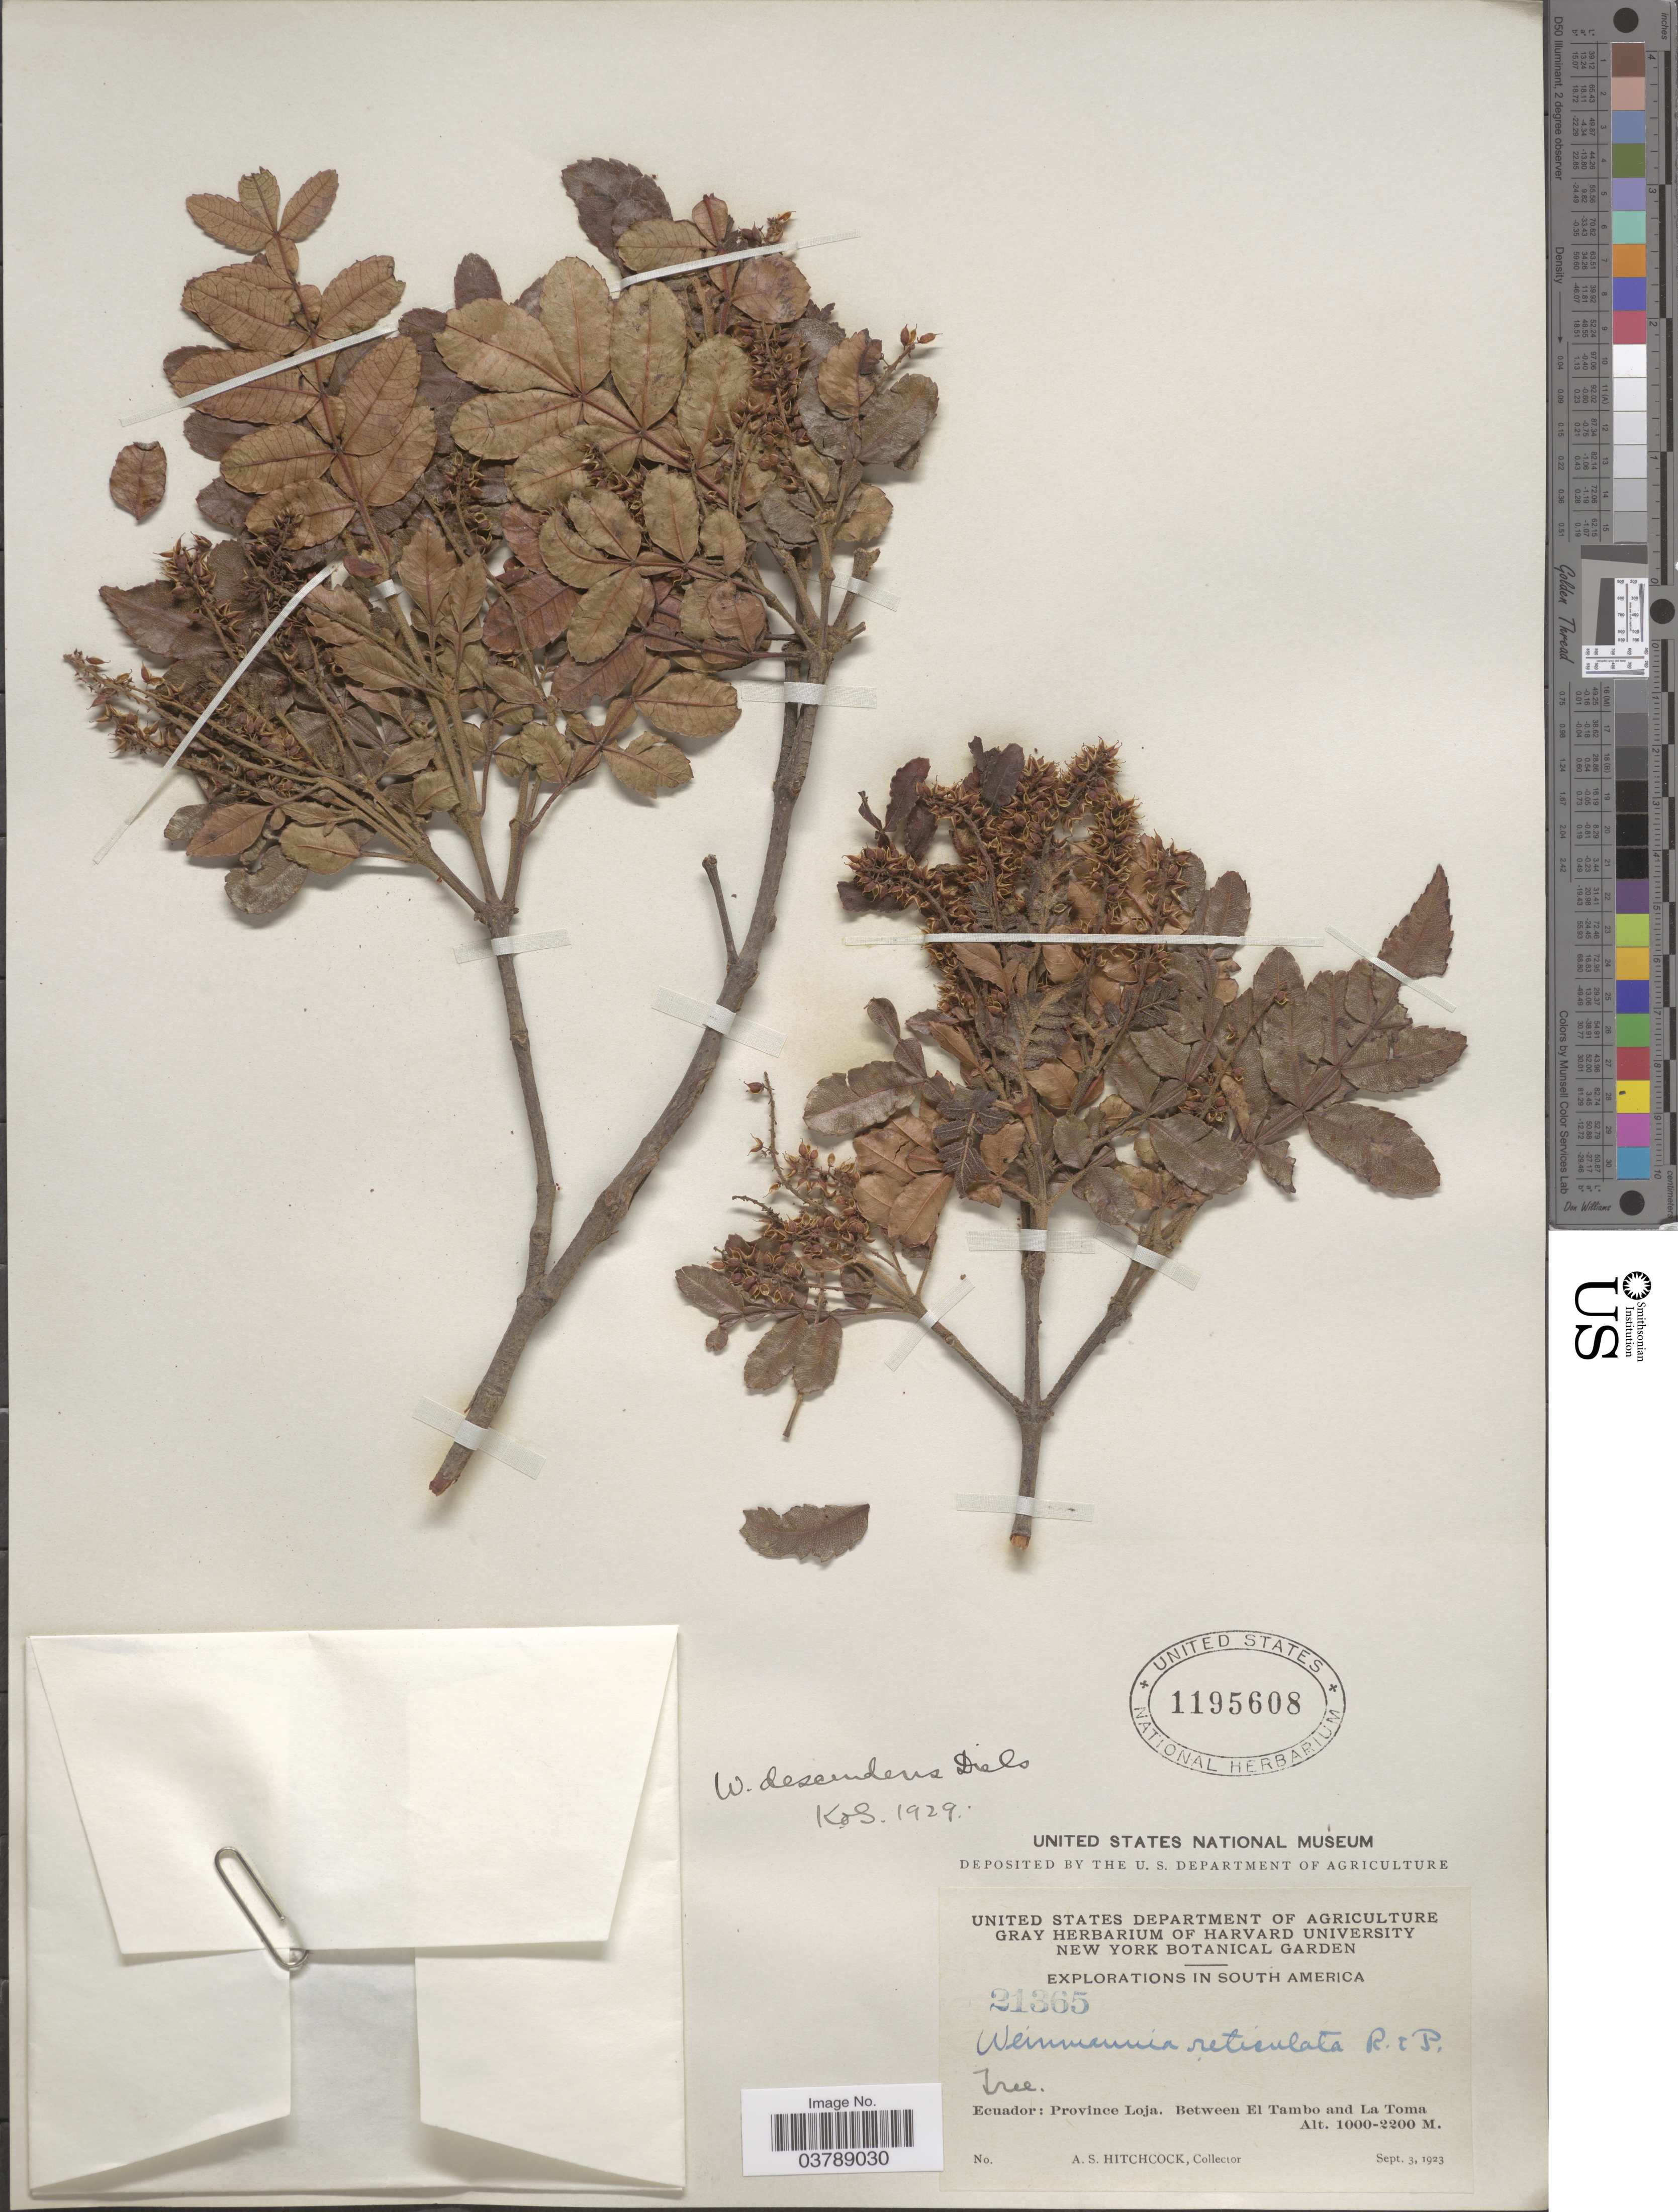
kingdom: Plantae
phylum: Tracheophyta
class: Magnoliopsida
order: Oxalidales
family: Cunoniaceae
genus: Weinmannia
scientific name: Weinmannia descendens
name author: Diels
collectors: A. S. Hitchcock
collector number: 21365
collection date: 1923-09-03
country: Ecuador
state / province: Loja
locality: Between El Tambo and La Toma.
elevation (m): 1000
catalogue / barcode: US 1195608